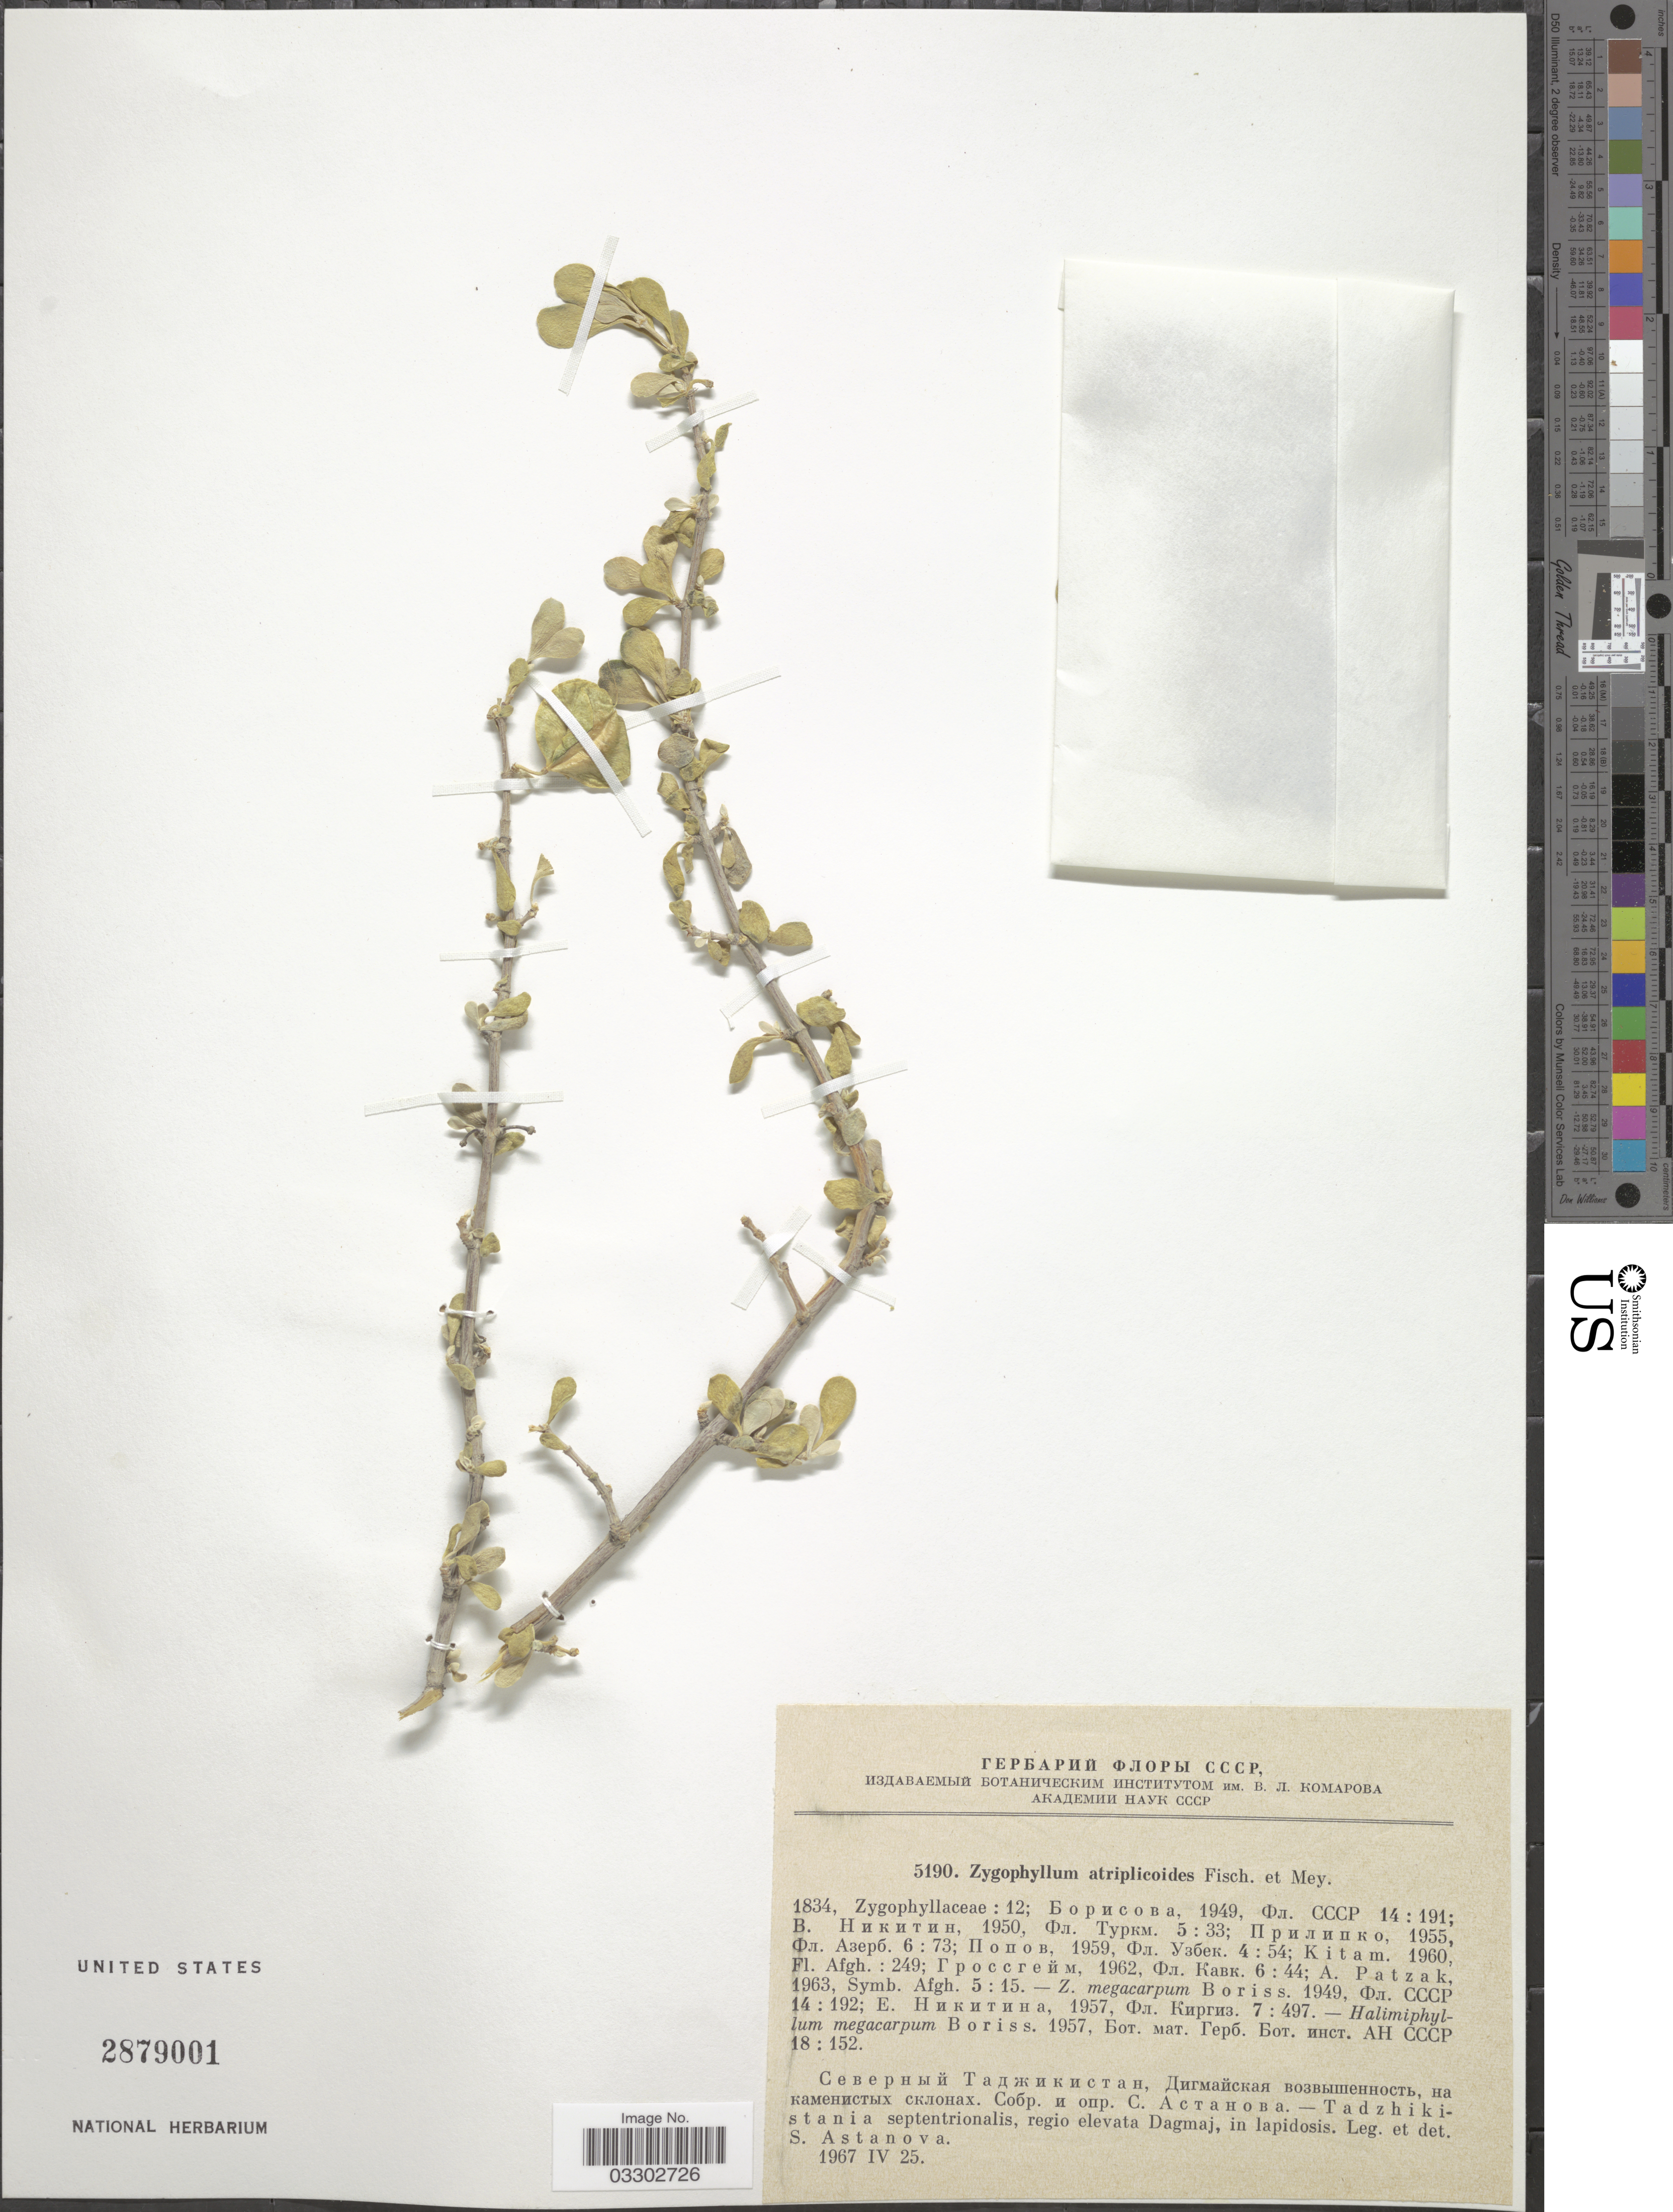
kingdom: Plantae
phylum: Tracheophyta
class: Magnoliopsida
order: Zygophyllales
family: Zygophyllaceae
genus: Zygophyllum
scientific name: Zygophyllum atriplicoides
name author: Fisch. & C.A. Mey.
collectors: S. Astanova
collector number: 5190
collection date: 1967-04-25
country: Tajikistan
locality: X. Tadzhikistania septentrionalis, regio elevata Dagmaj.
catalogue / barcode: US 2879001